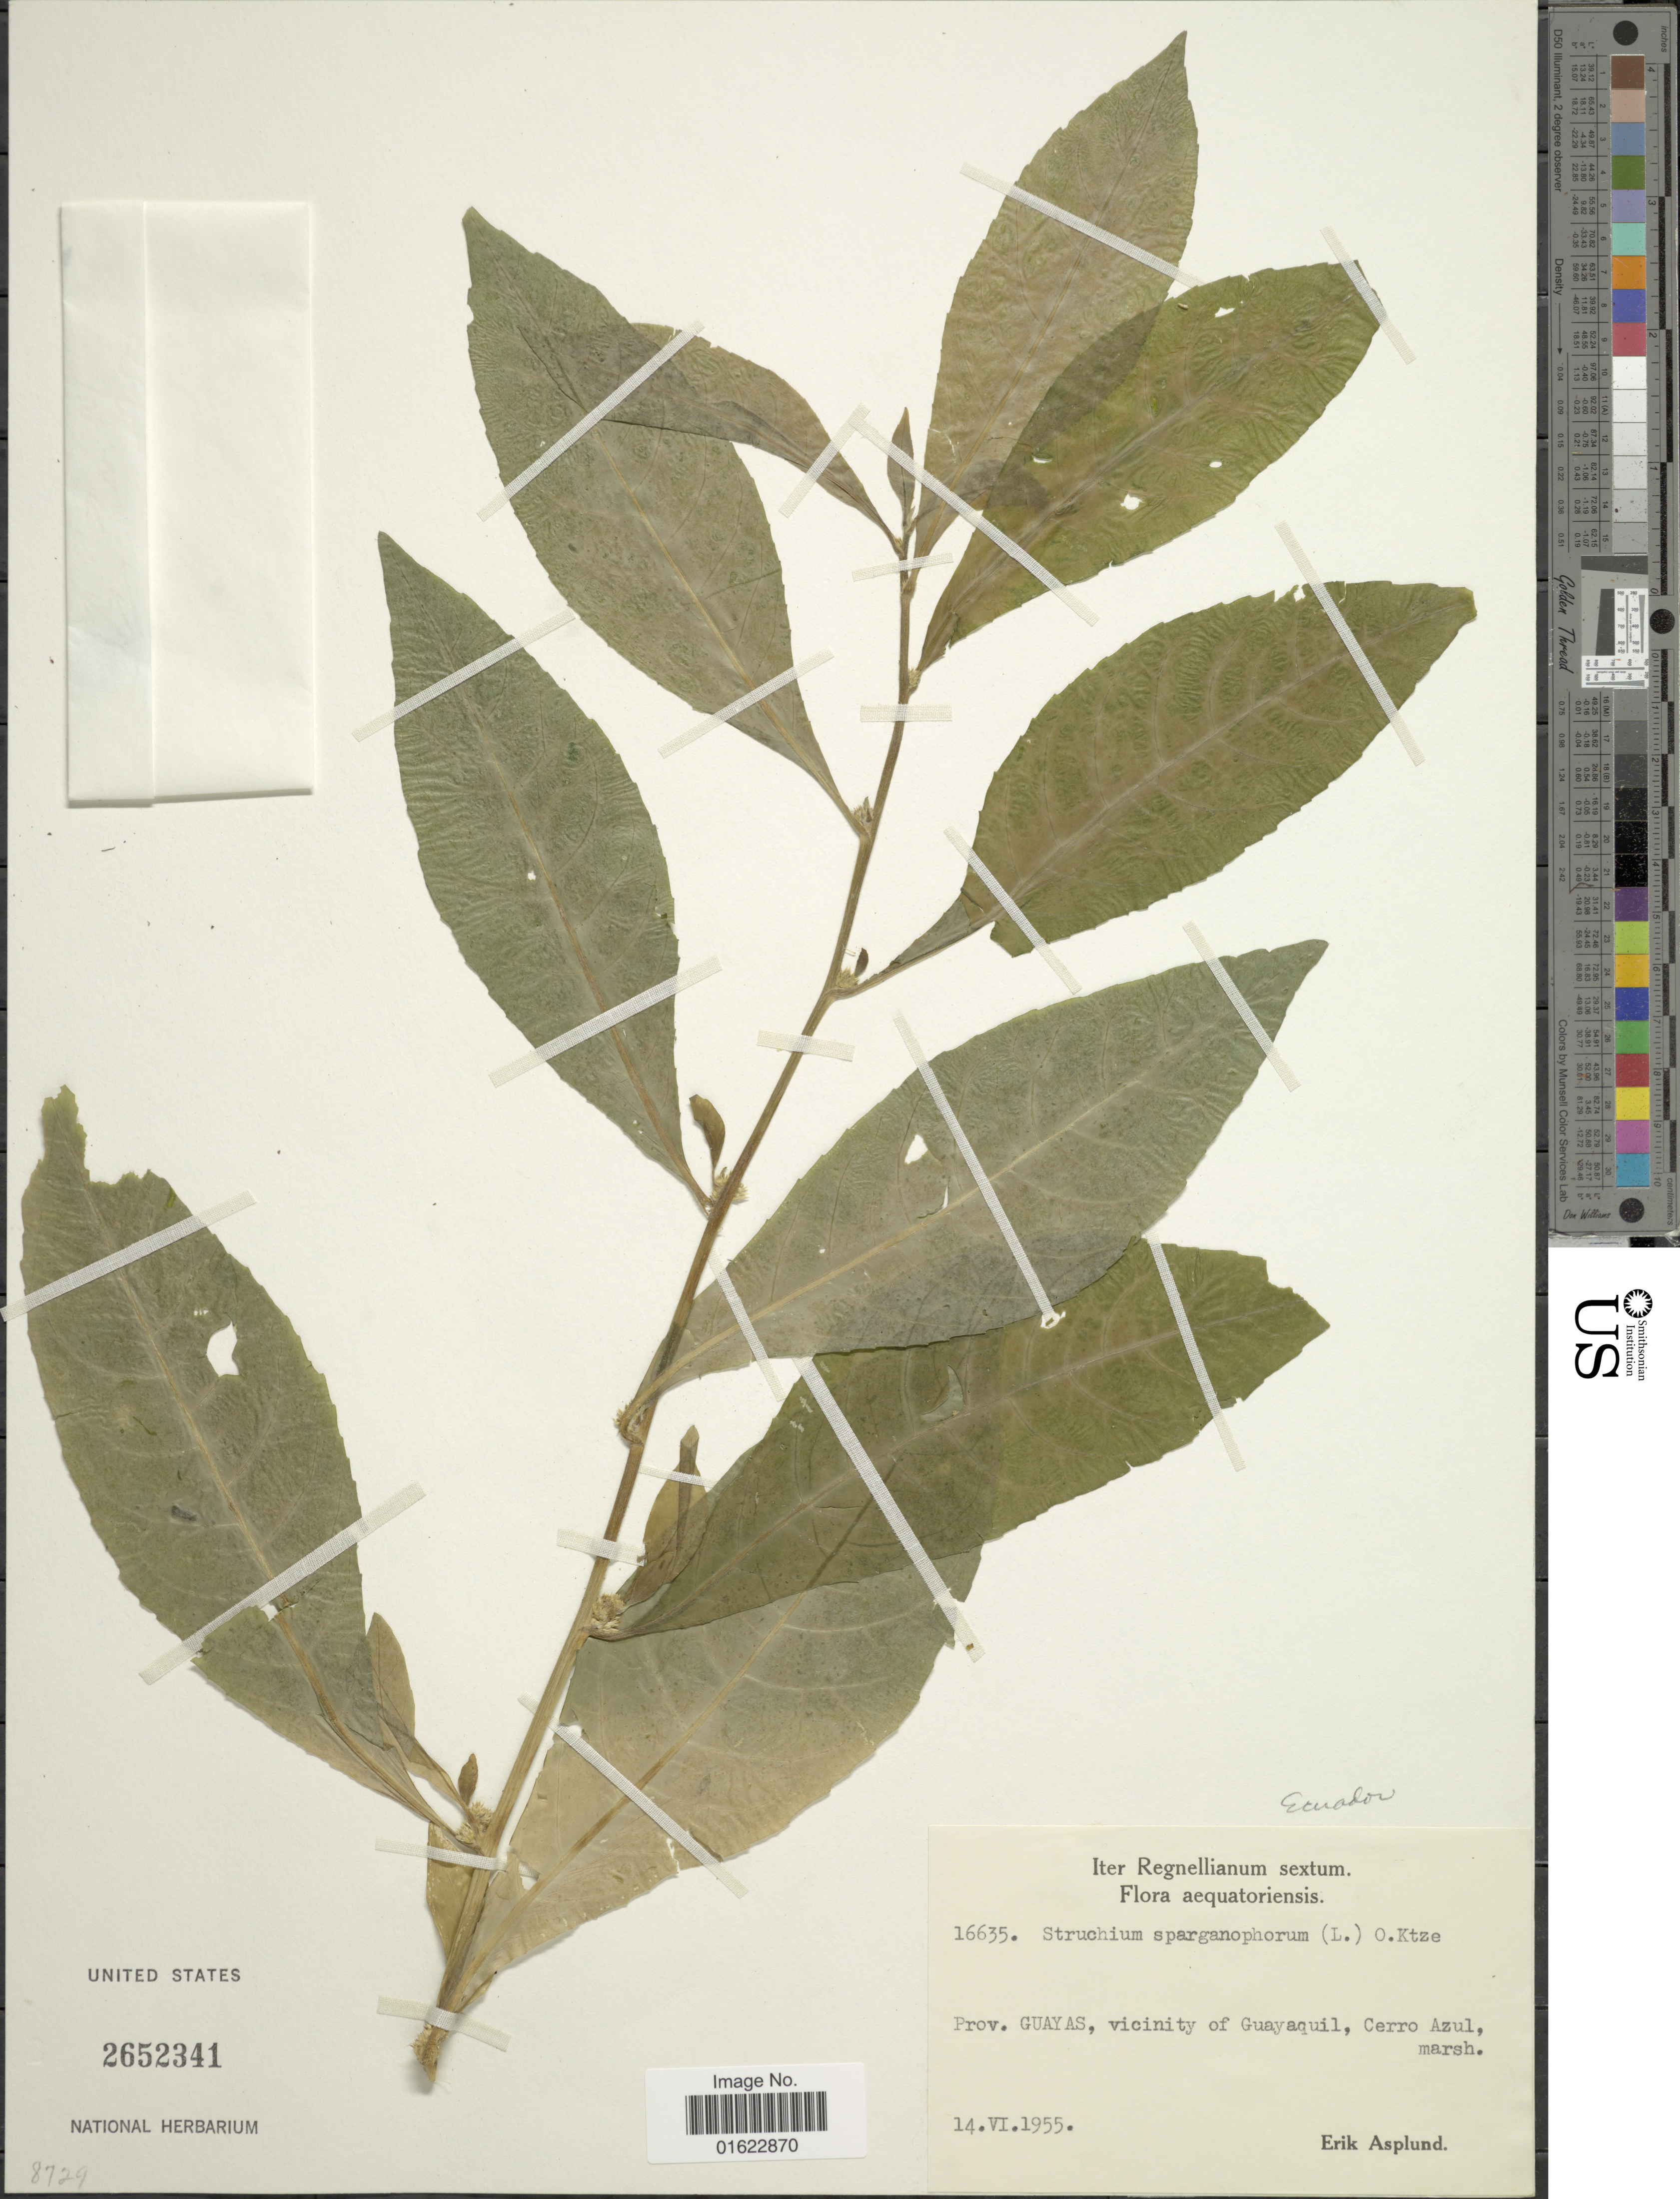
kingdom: Plantae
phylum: Tracheophyta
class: Magnoliopsida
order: Asterales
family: Asteraceae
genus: Struchium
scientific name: Struchium sparganophorum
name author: (L.) Kuntze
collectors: E. Asplund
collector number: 16635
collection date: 1955-06-14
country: Ecuador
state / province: Guayas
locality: Flora aequatoriensis, Prov. Guayas, vicinity of Guayaquil, Cerro Azul marsh.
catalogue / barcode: US 2652341